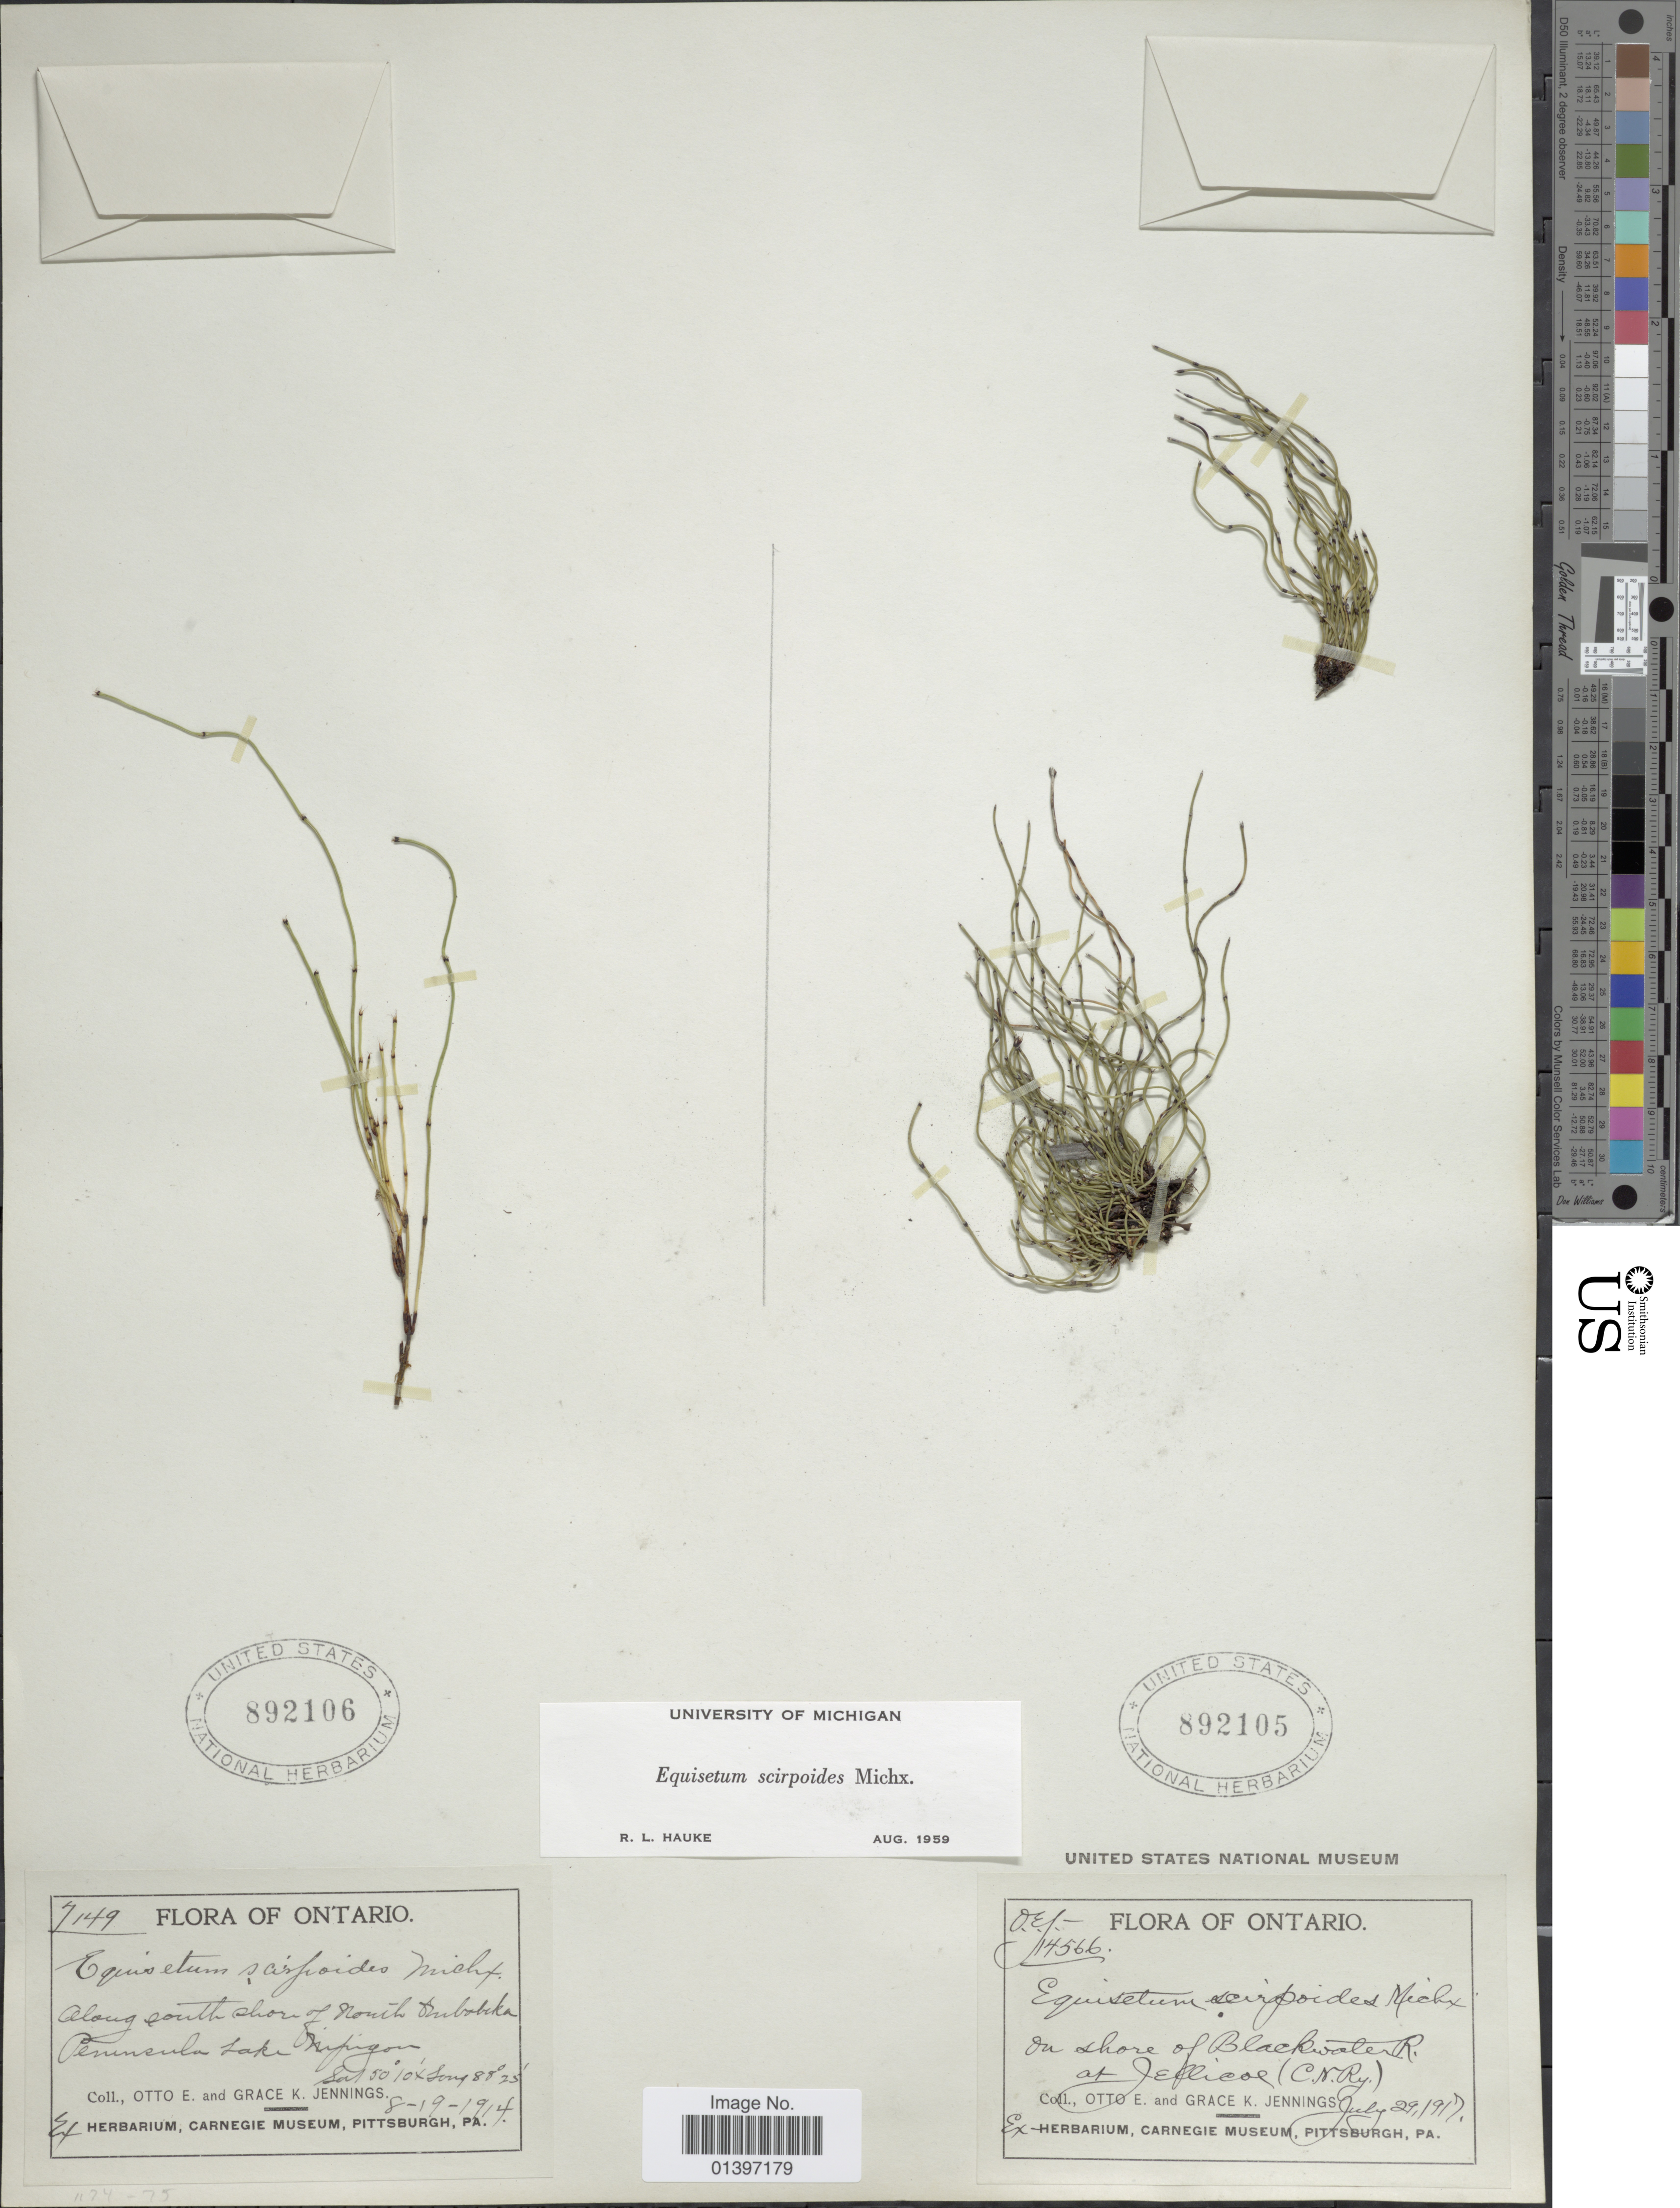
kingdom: Plantae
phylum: Tracheophyta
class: Polypodiopsida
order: Equisetales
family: Equisetaceae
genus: Equisetum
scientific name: Equisetum scirpoides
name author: Michx.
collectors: O. E. Jennings & G. K. Jennings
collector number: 7149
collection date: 1914-08-19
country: Canada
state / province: Ontario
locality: Along south shore of North Ombabika Peninsula Lake Nipigon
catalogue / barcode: US 892106-2